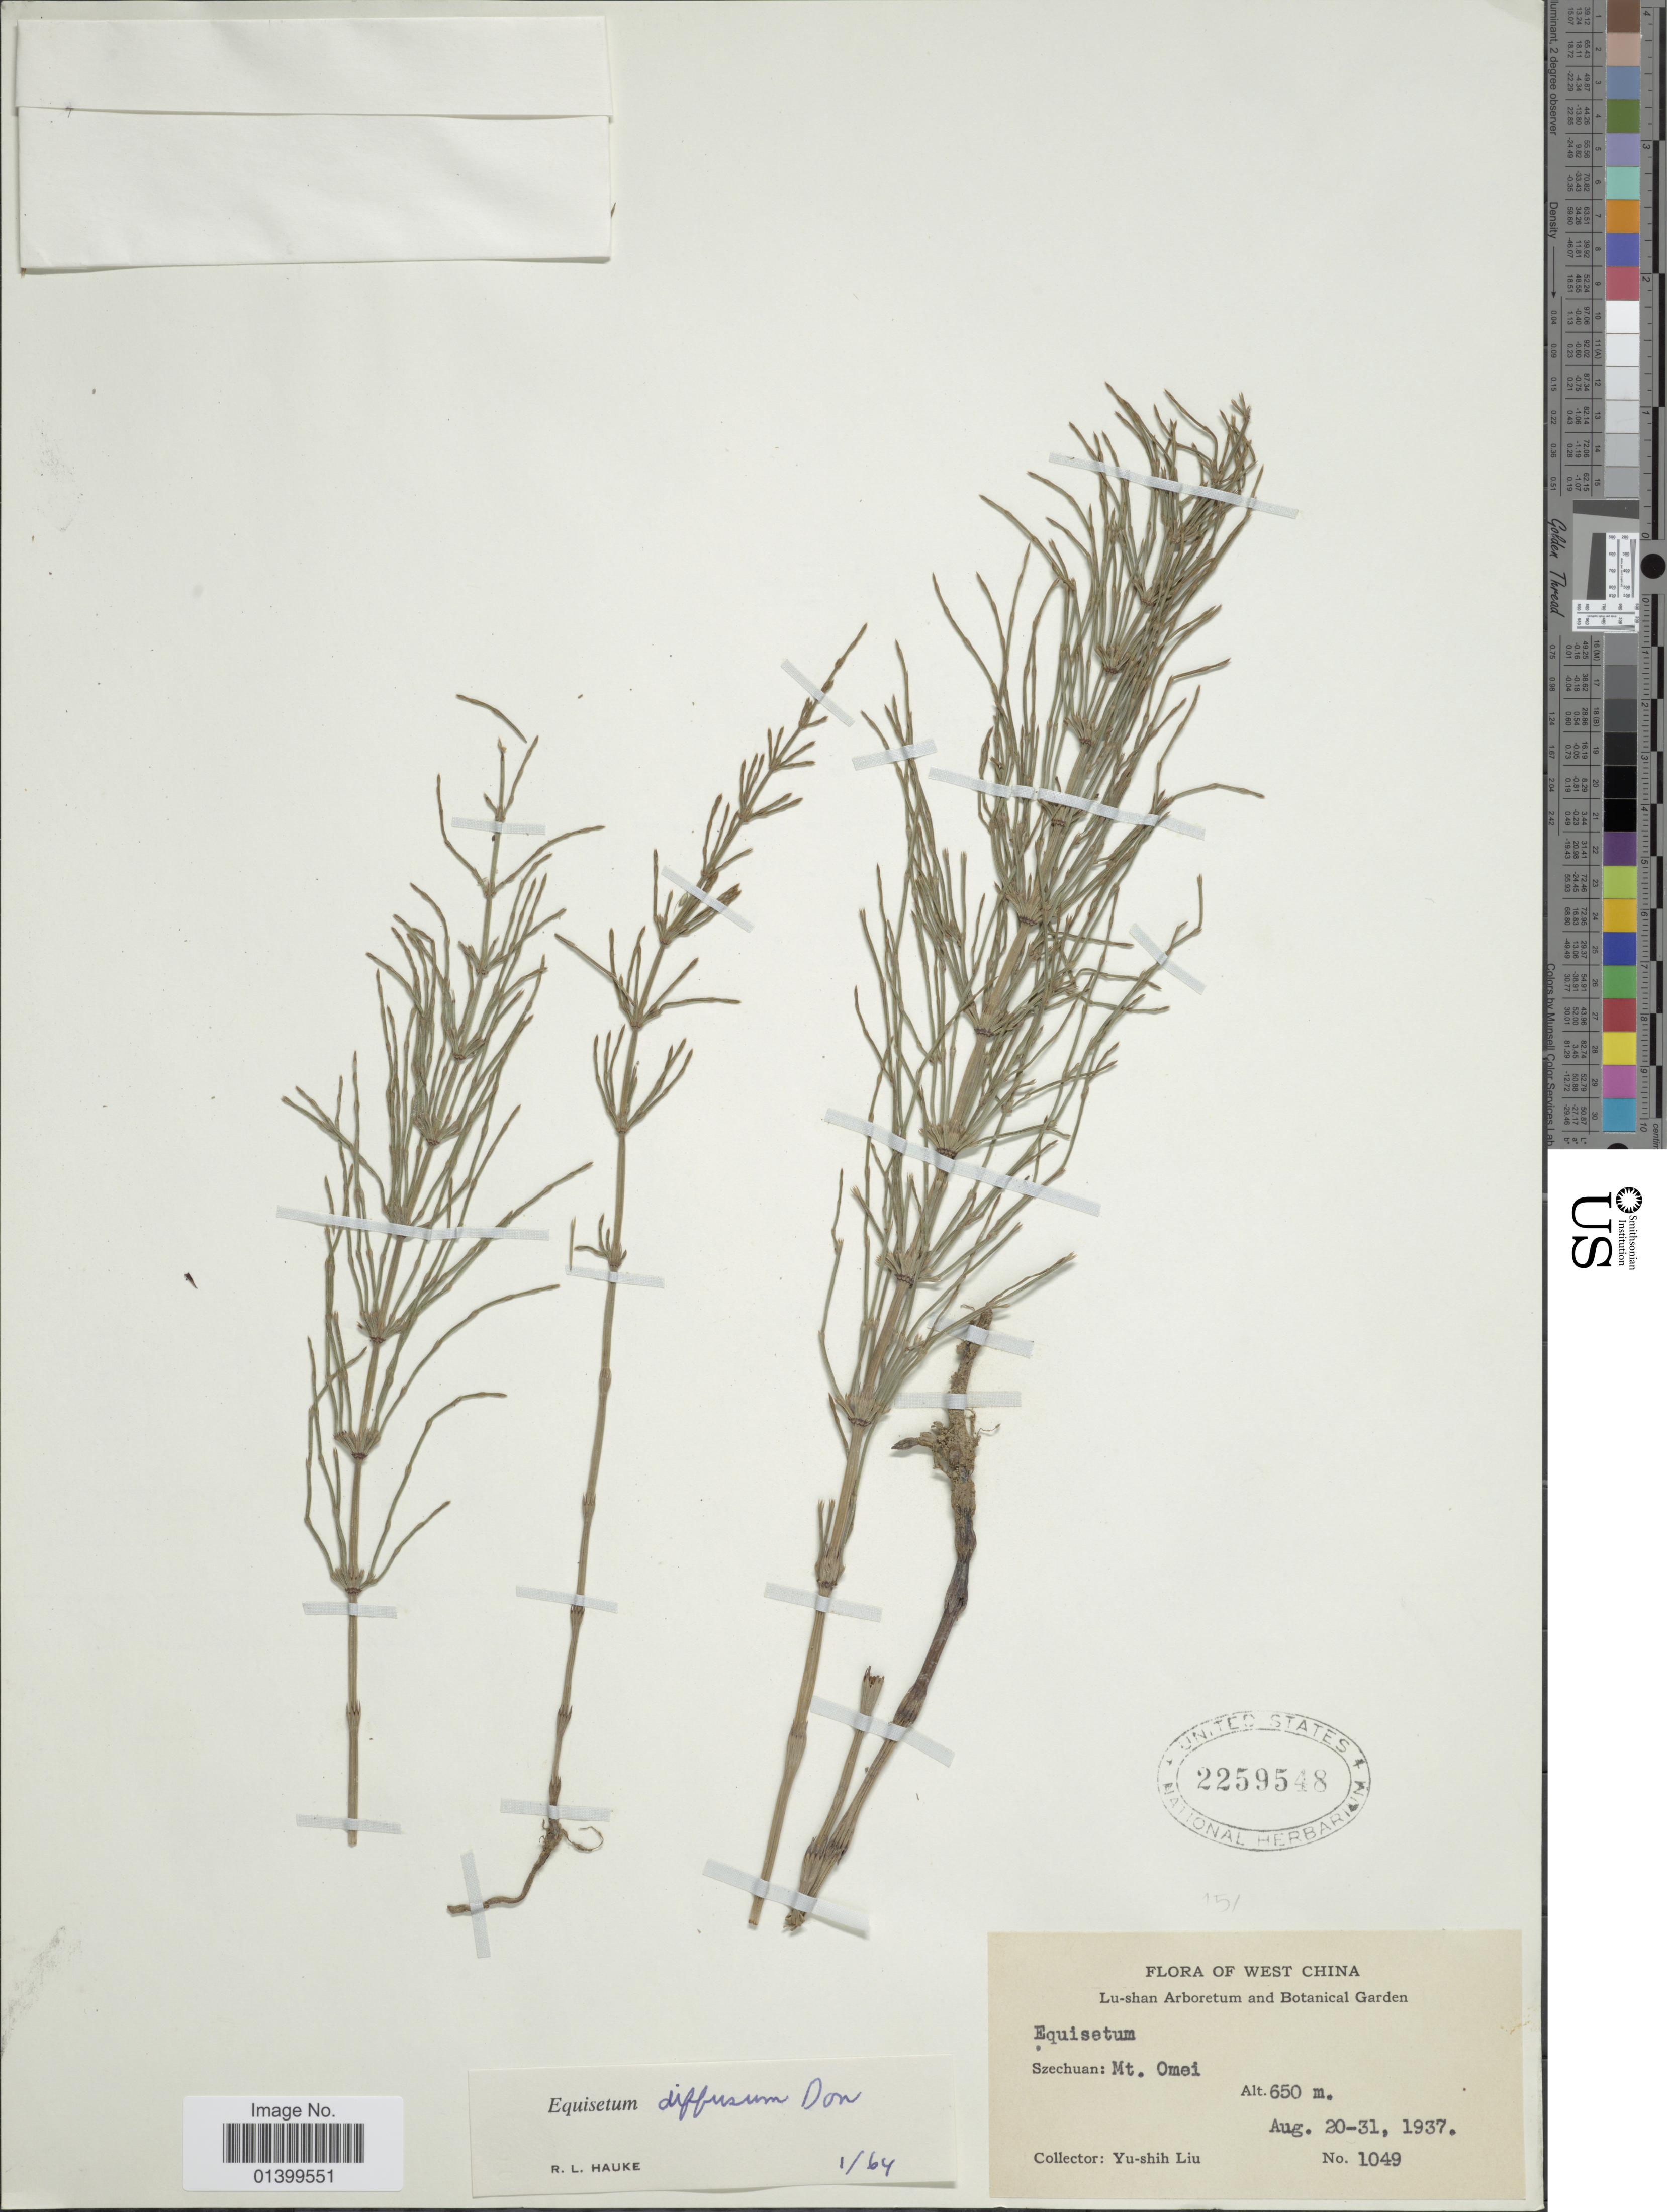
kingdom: Plantae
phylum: Tracheophyta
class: Polypodiopsida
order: Equisetales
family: Equisetaceae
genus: Equisetum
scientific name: Equisetum diffusum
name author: D. Don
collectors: Y.-S. Liu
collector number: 1049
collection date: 1937-08-20/1937-08-31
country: China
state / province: Sichuan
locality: West China. Szechuan: Mt. Omei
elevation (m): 650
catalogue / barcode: US 2259548